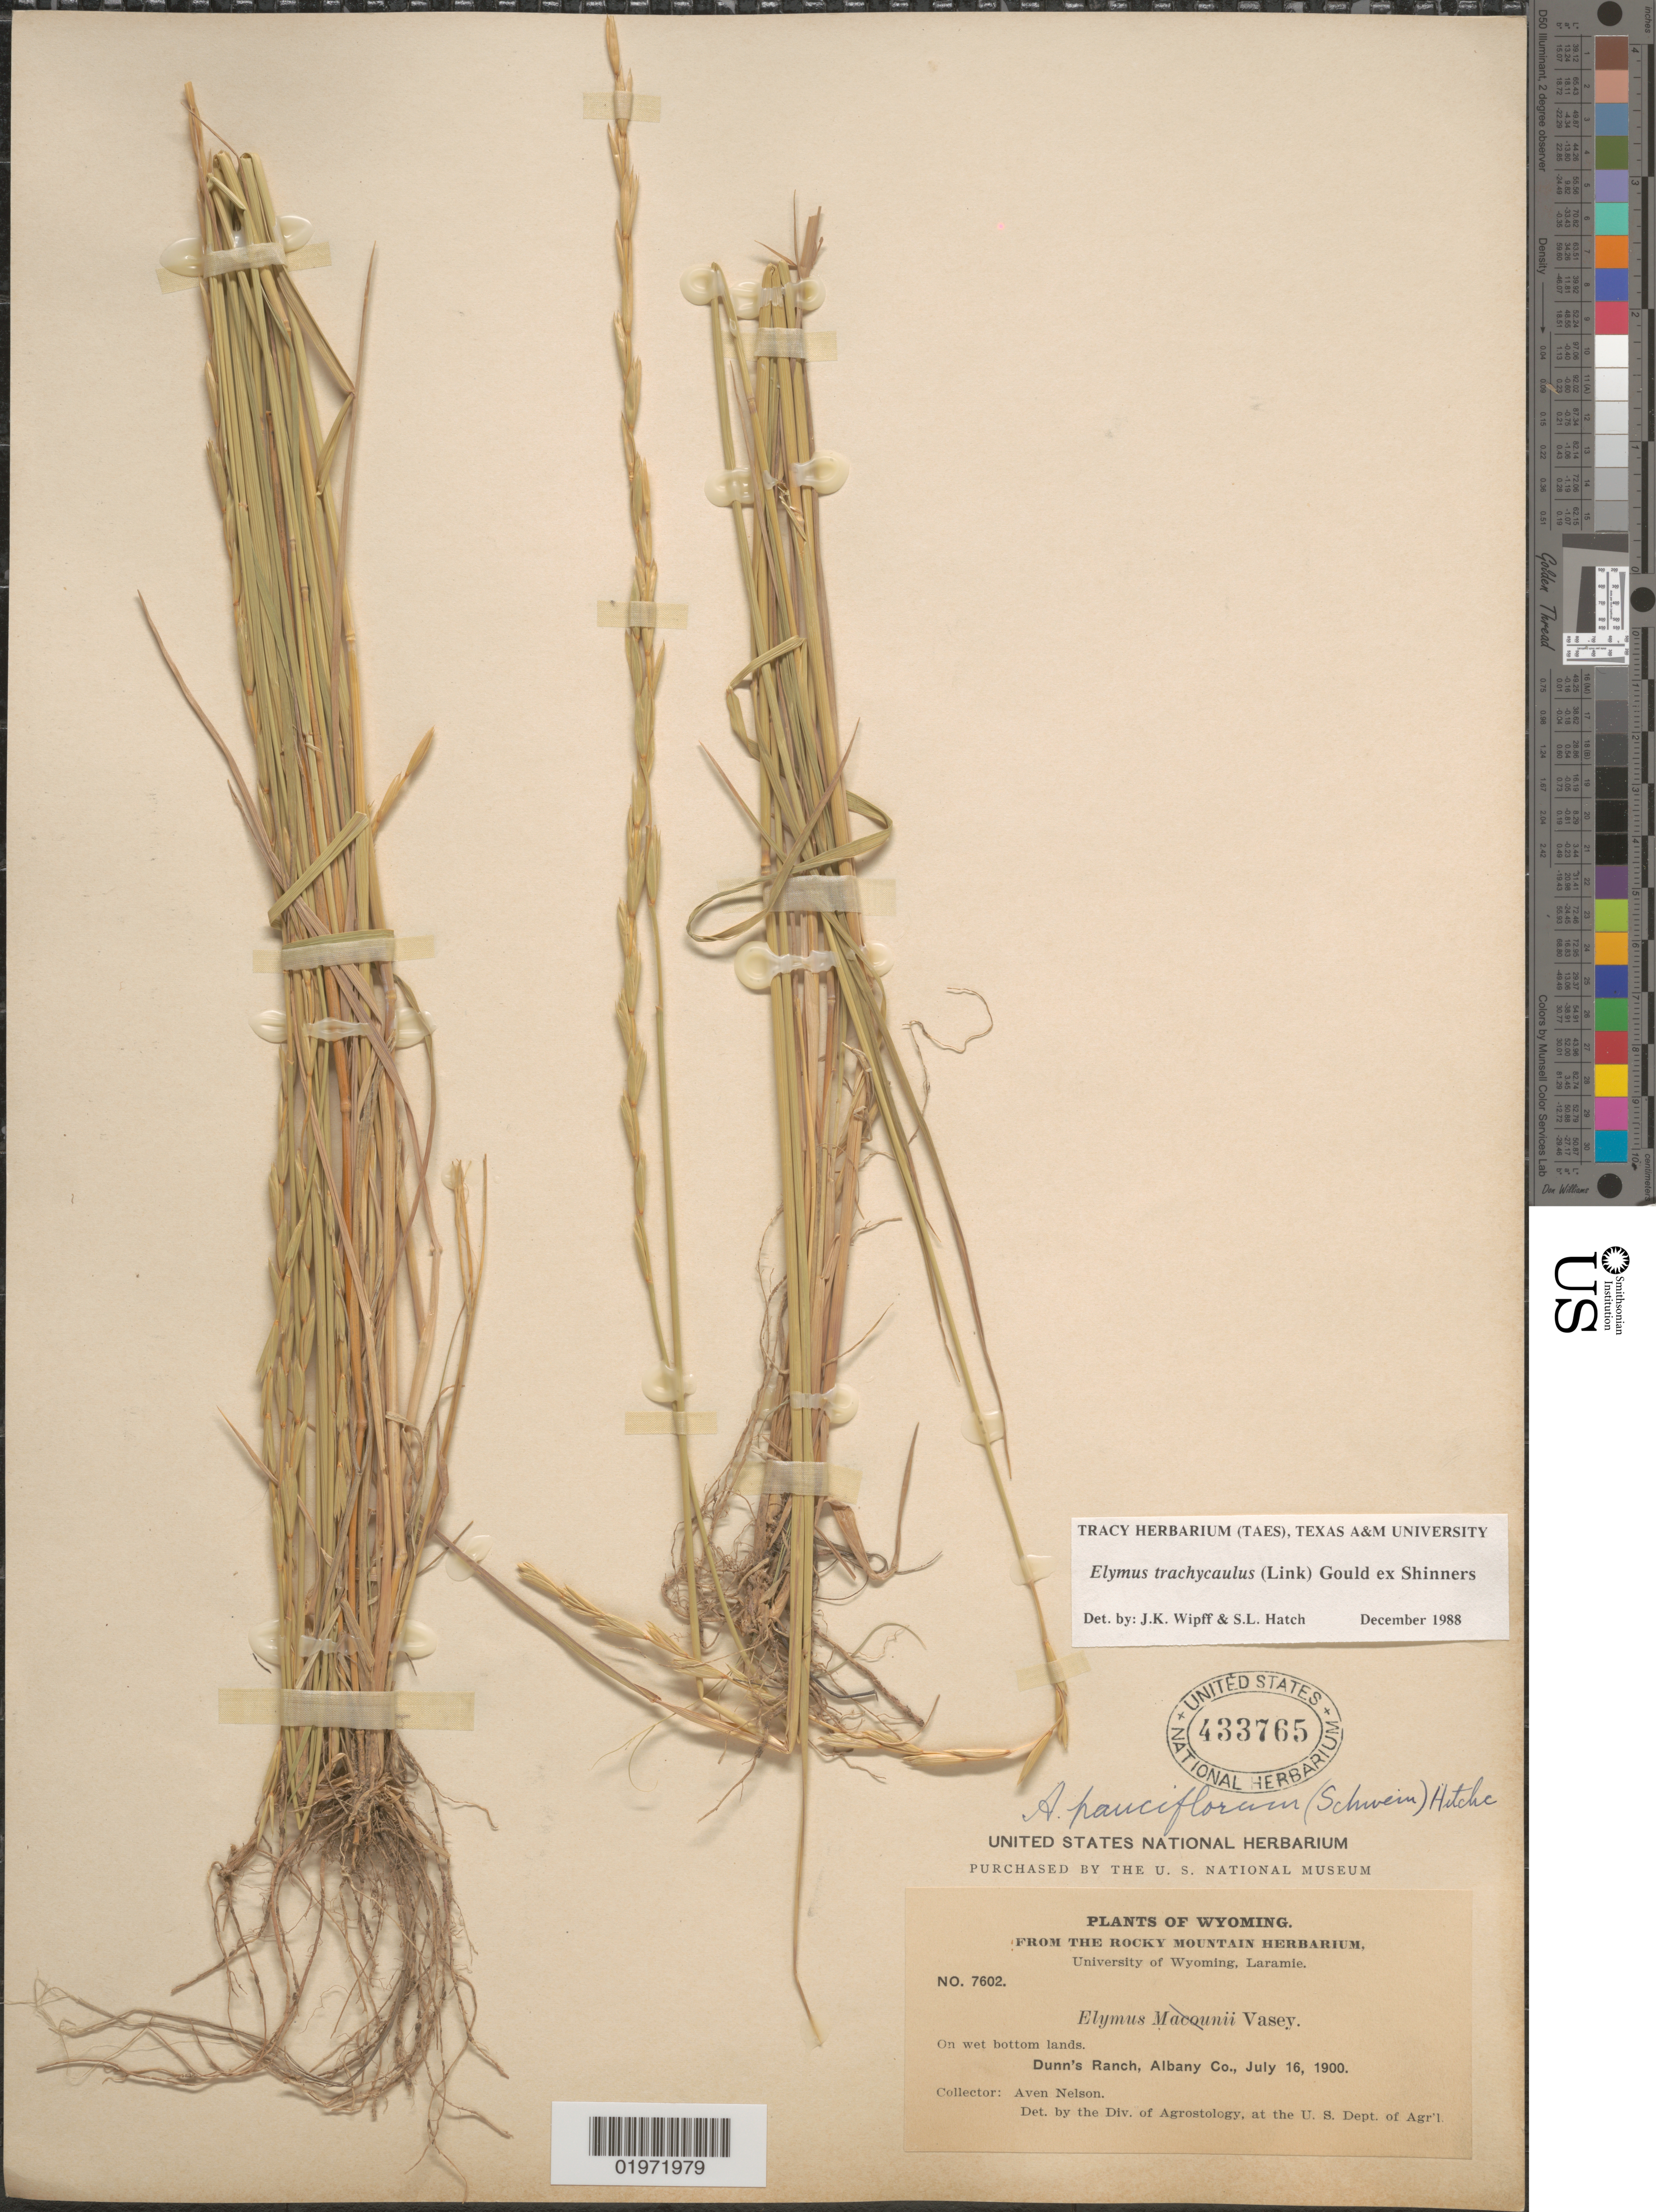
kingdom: Plantae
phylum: Tracheophyta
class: Liliopsida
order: Poales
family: Poaceae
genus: Elymus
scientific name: Elymus trachycaulus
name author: (Link) Gould ex Shinners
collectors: A. Nelson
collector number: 7602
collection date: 1900-07-16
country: United States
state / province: Wyoming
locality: On wet bottom lands. Dunn's Ranch, Albany Co.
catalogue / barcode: US 433765